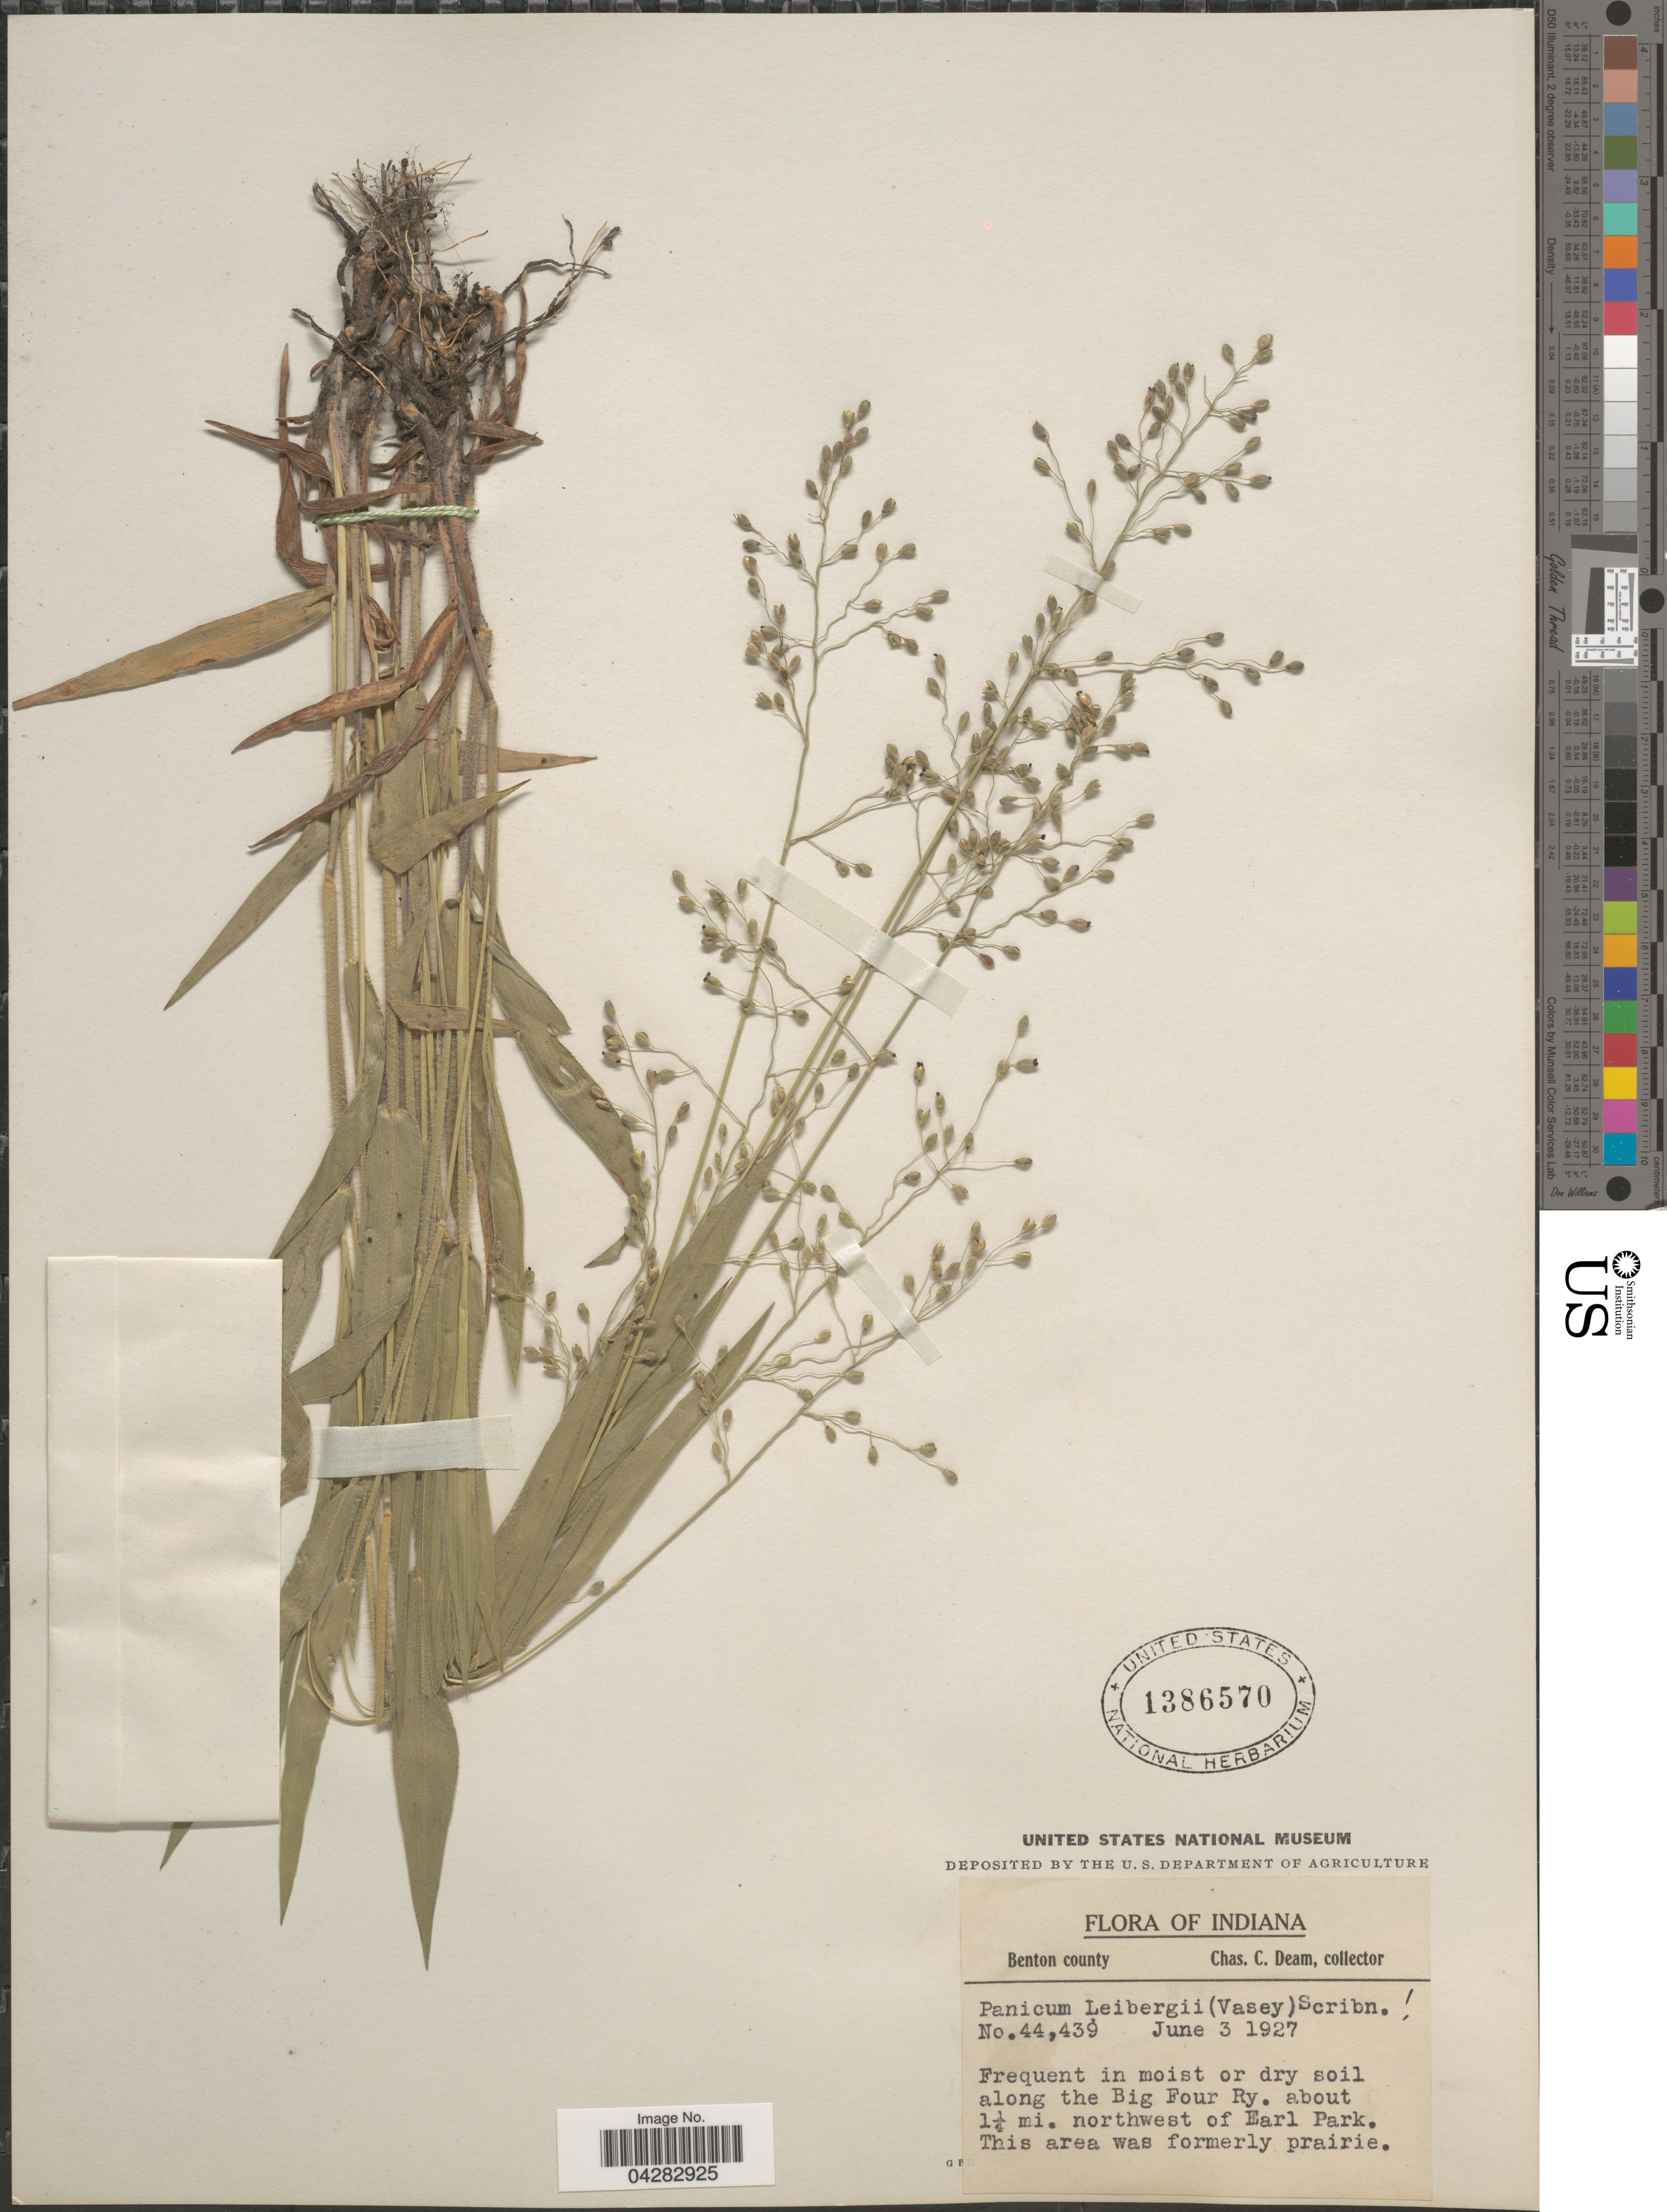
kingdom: Plantae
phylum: Tracheophyta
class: Liliopsida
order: Poales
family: Poaceae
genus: Dichanthelium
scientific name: Dichanthelium leibergii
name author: (Vasey) Gould & C.A. Clark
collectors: C. C. Deam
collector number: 44439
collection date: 1927-06-03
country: United States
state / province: Indiana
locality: Benton county. In moist or dry soil along the Big Four Ry. about 1¼ mi. northwest of Earl Park.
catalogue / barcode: US 1386570